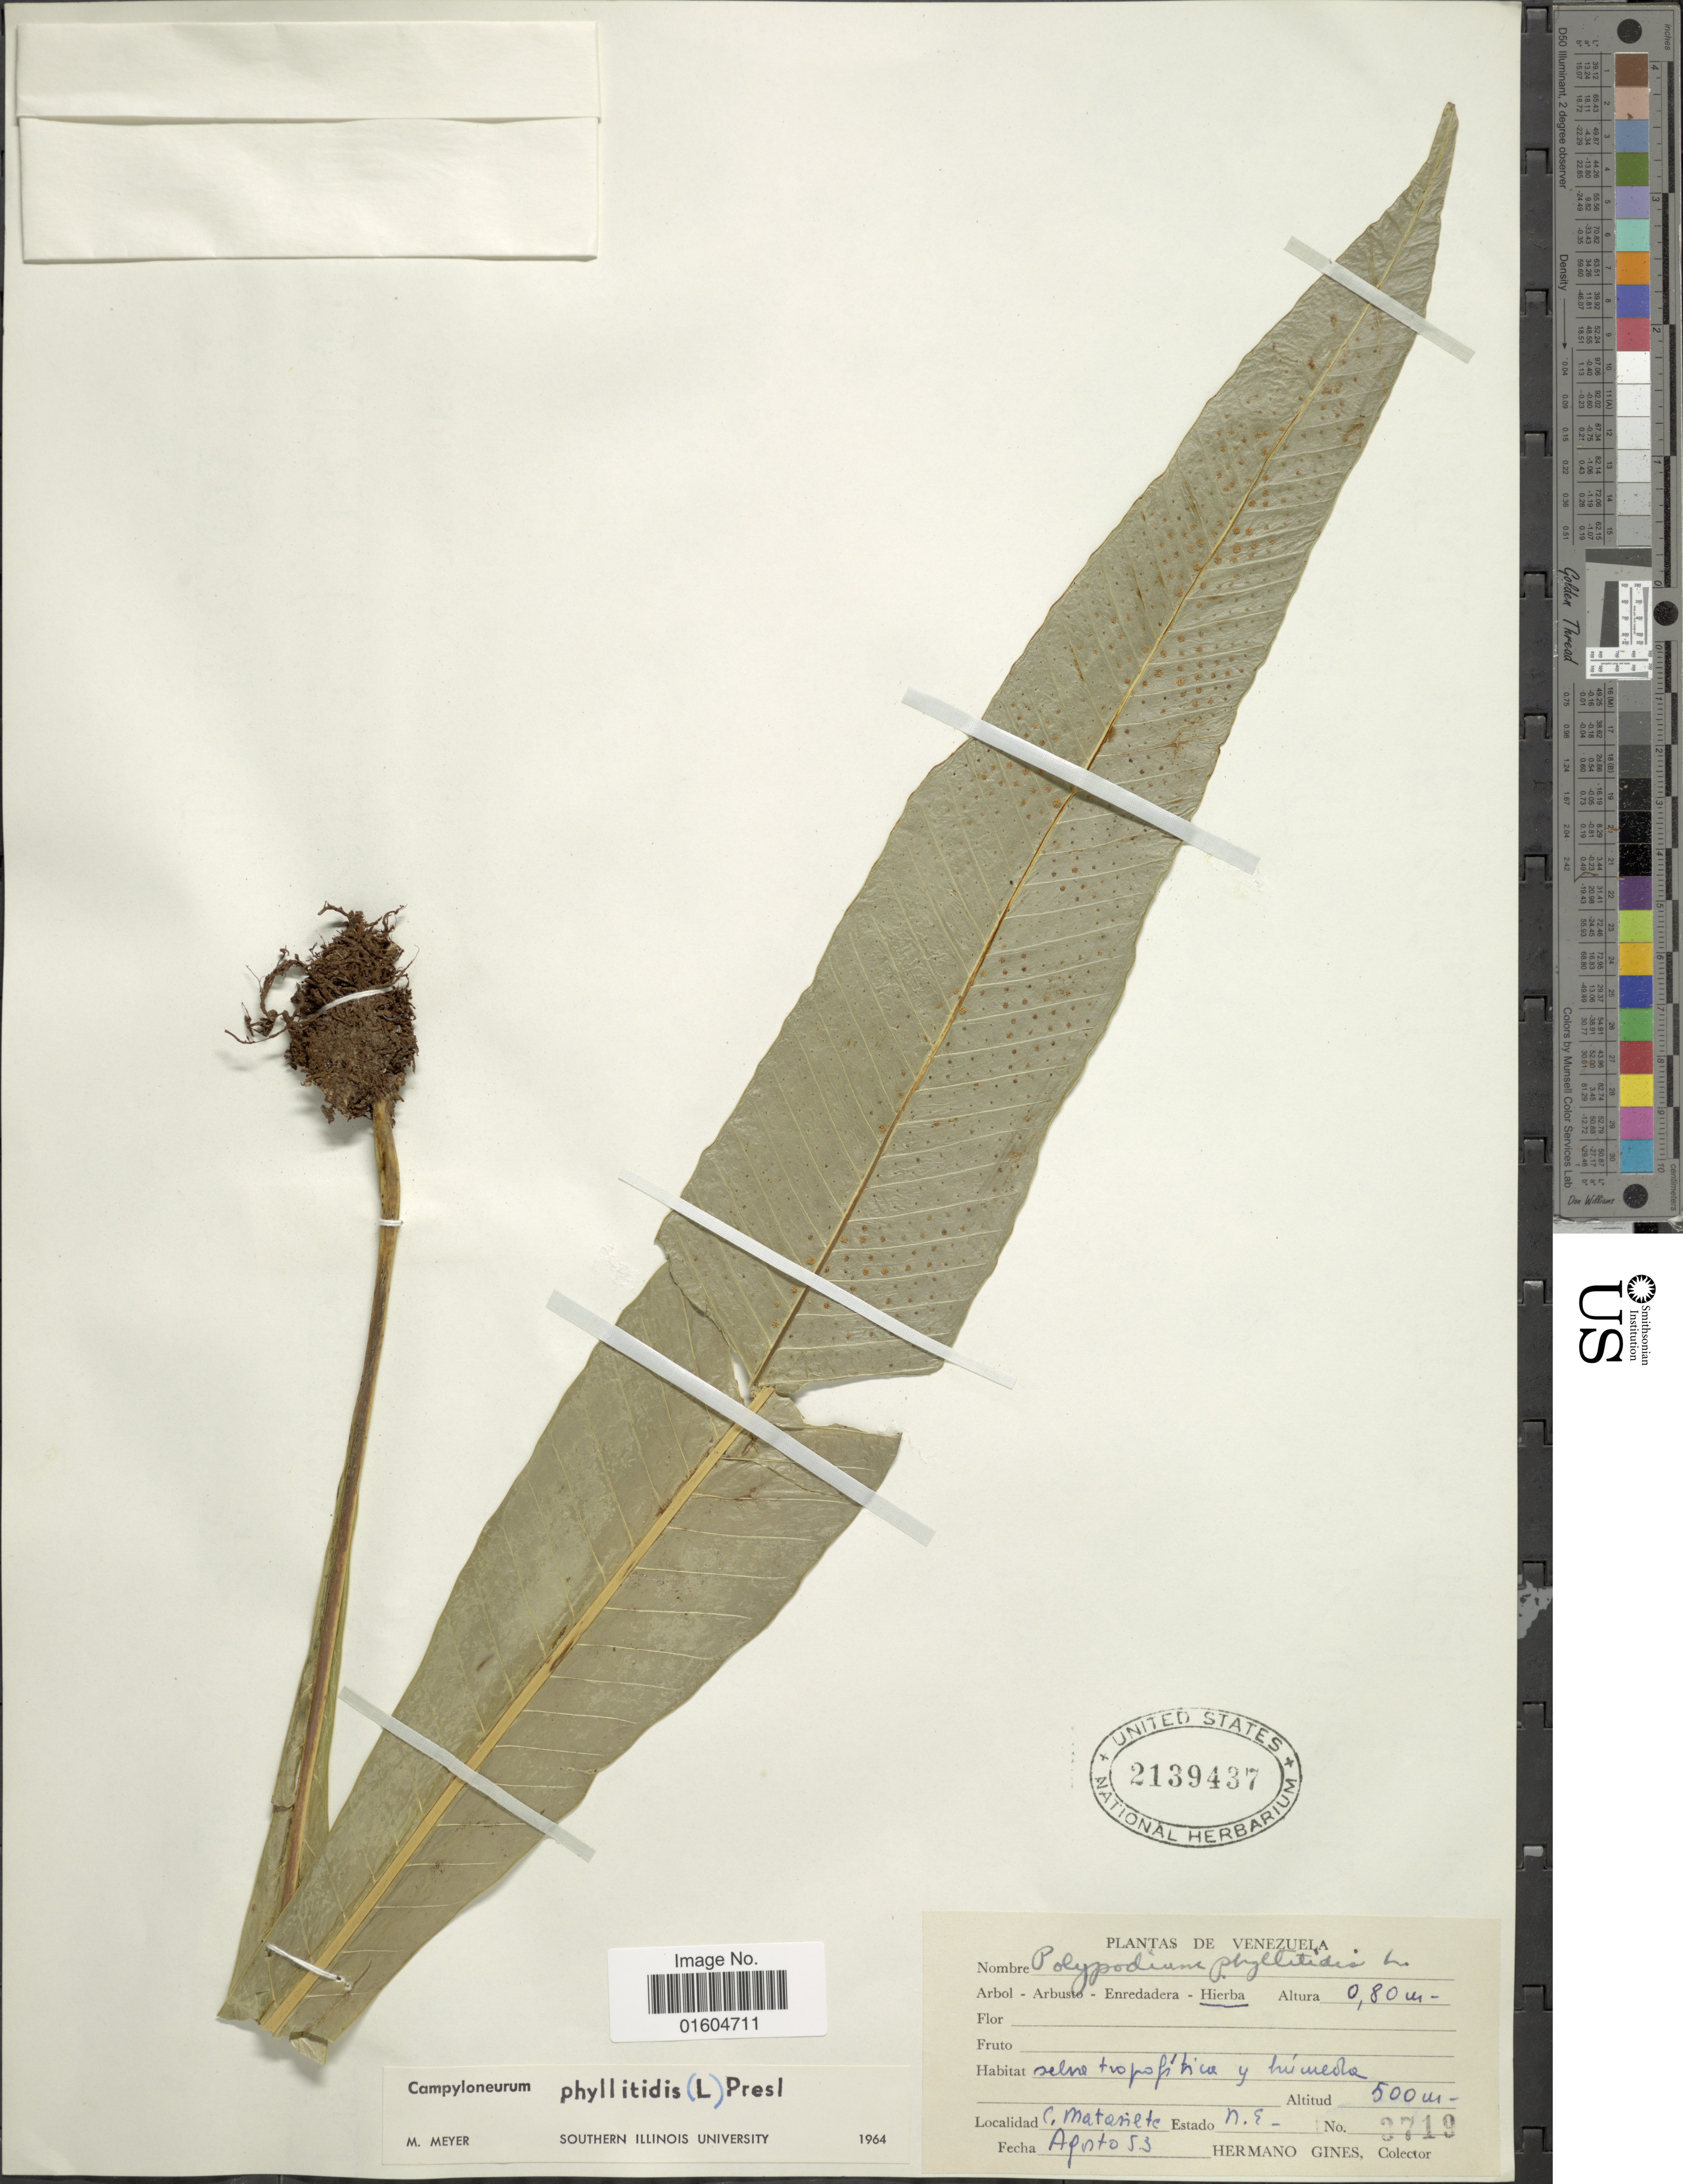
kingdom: Plantae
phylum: Tracheophyta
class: Polypodiopsida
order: Polypodiales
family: Polypodiaceae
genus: Campyloneurum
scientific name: Campyloneurum phyllitidis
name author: (L.) C. Presl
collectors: Bro. Gines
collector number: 3719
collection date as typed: Transcribed d/m/y: /8/53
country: Venezuela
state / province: Nueva Esparta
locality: Venezuela, C. Matasiete, N.E. [Cerro Matasiete, Nueva Esparta]. Selva tropofitica y húmeda [tropophytic, rain forest].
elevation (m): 500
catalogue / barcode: US 2139437